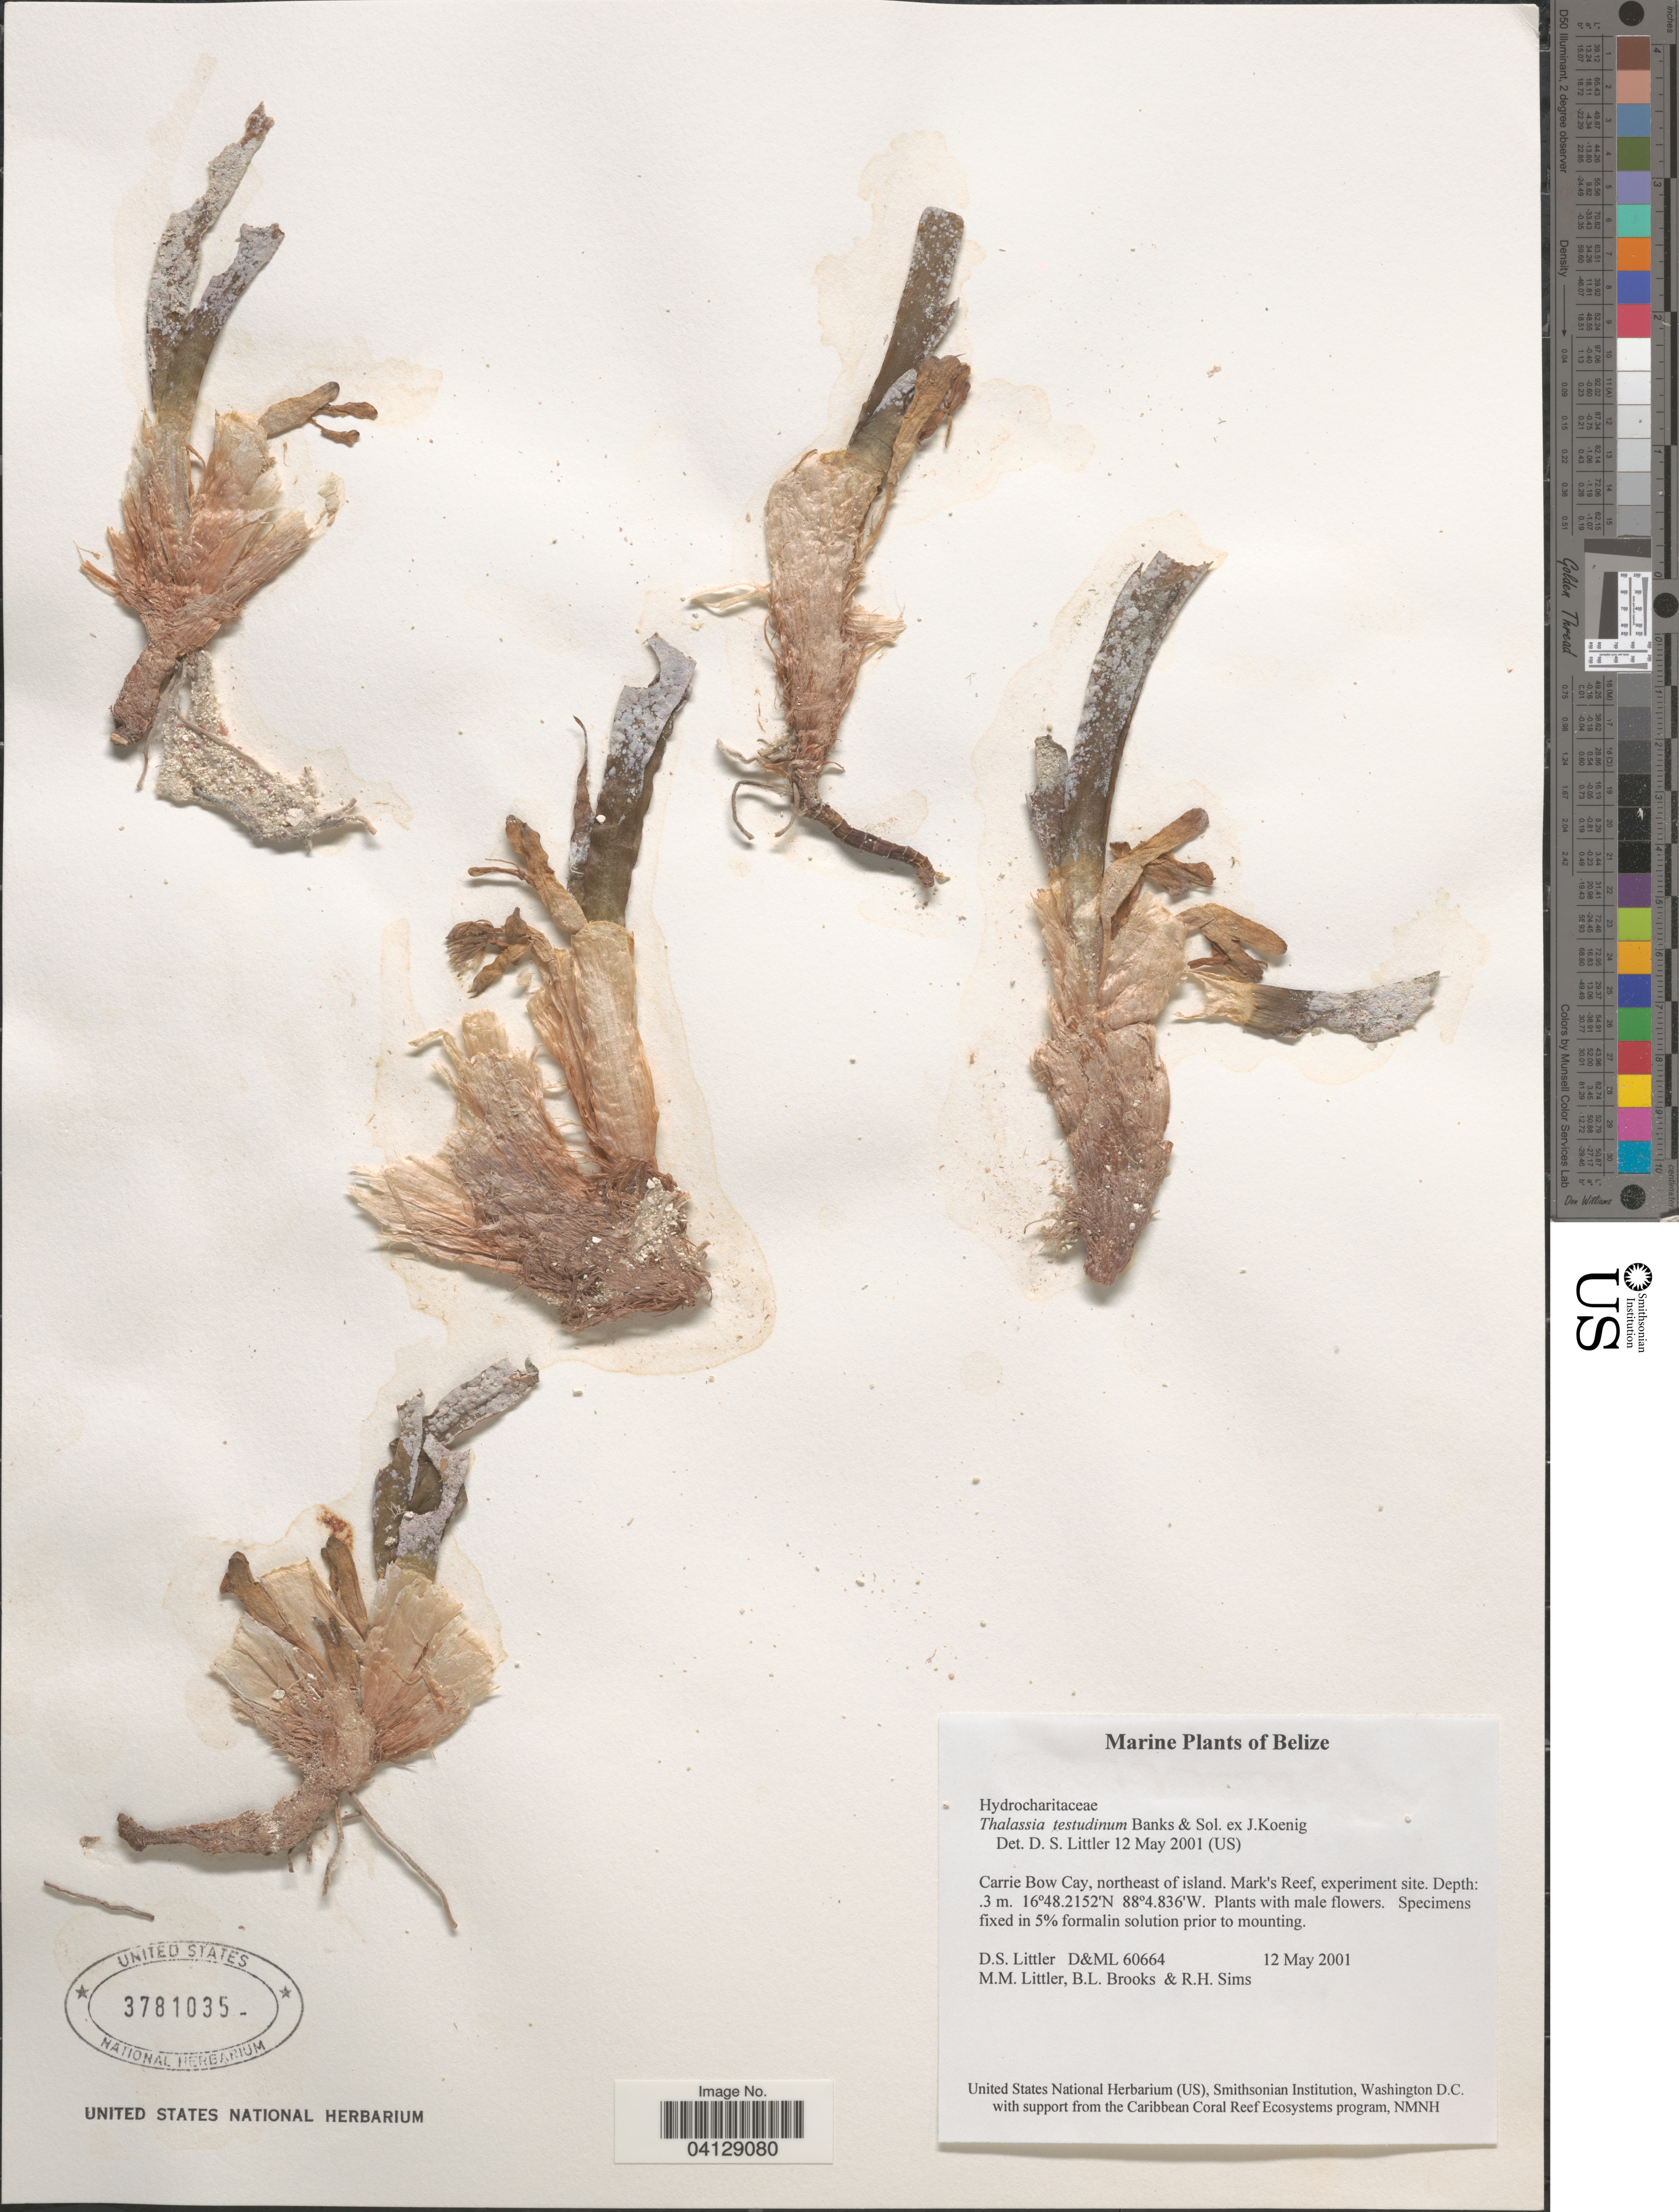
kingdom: Plantae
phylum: Tracheophyta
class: Liliopsida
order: Alismatales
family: Hydrocharitaceae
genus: Thalassia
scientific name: Thalassia testudinum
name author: Banks & Sol. ex K.D. Koenig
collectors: D. S. Littler, B. Brooks & R. H. Sims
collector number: D&ML60664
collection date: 2001-05-12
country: Belize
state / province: Belize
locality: Carrie Bow Cay, northeast of Island. Mark's Reef, experiment site.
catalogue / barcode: US 3781035